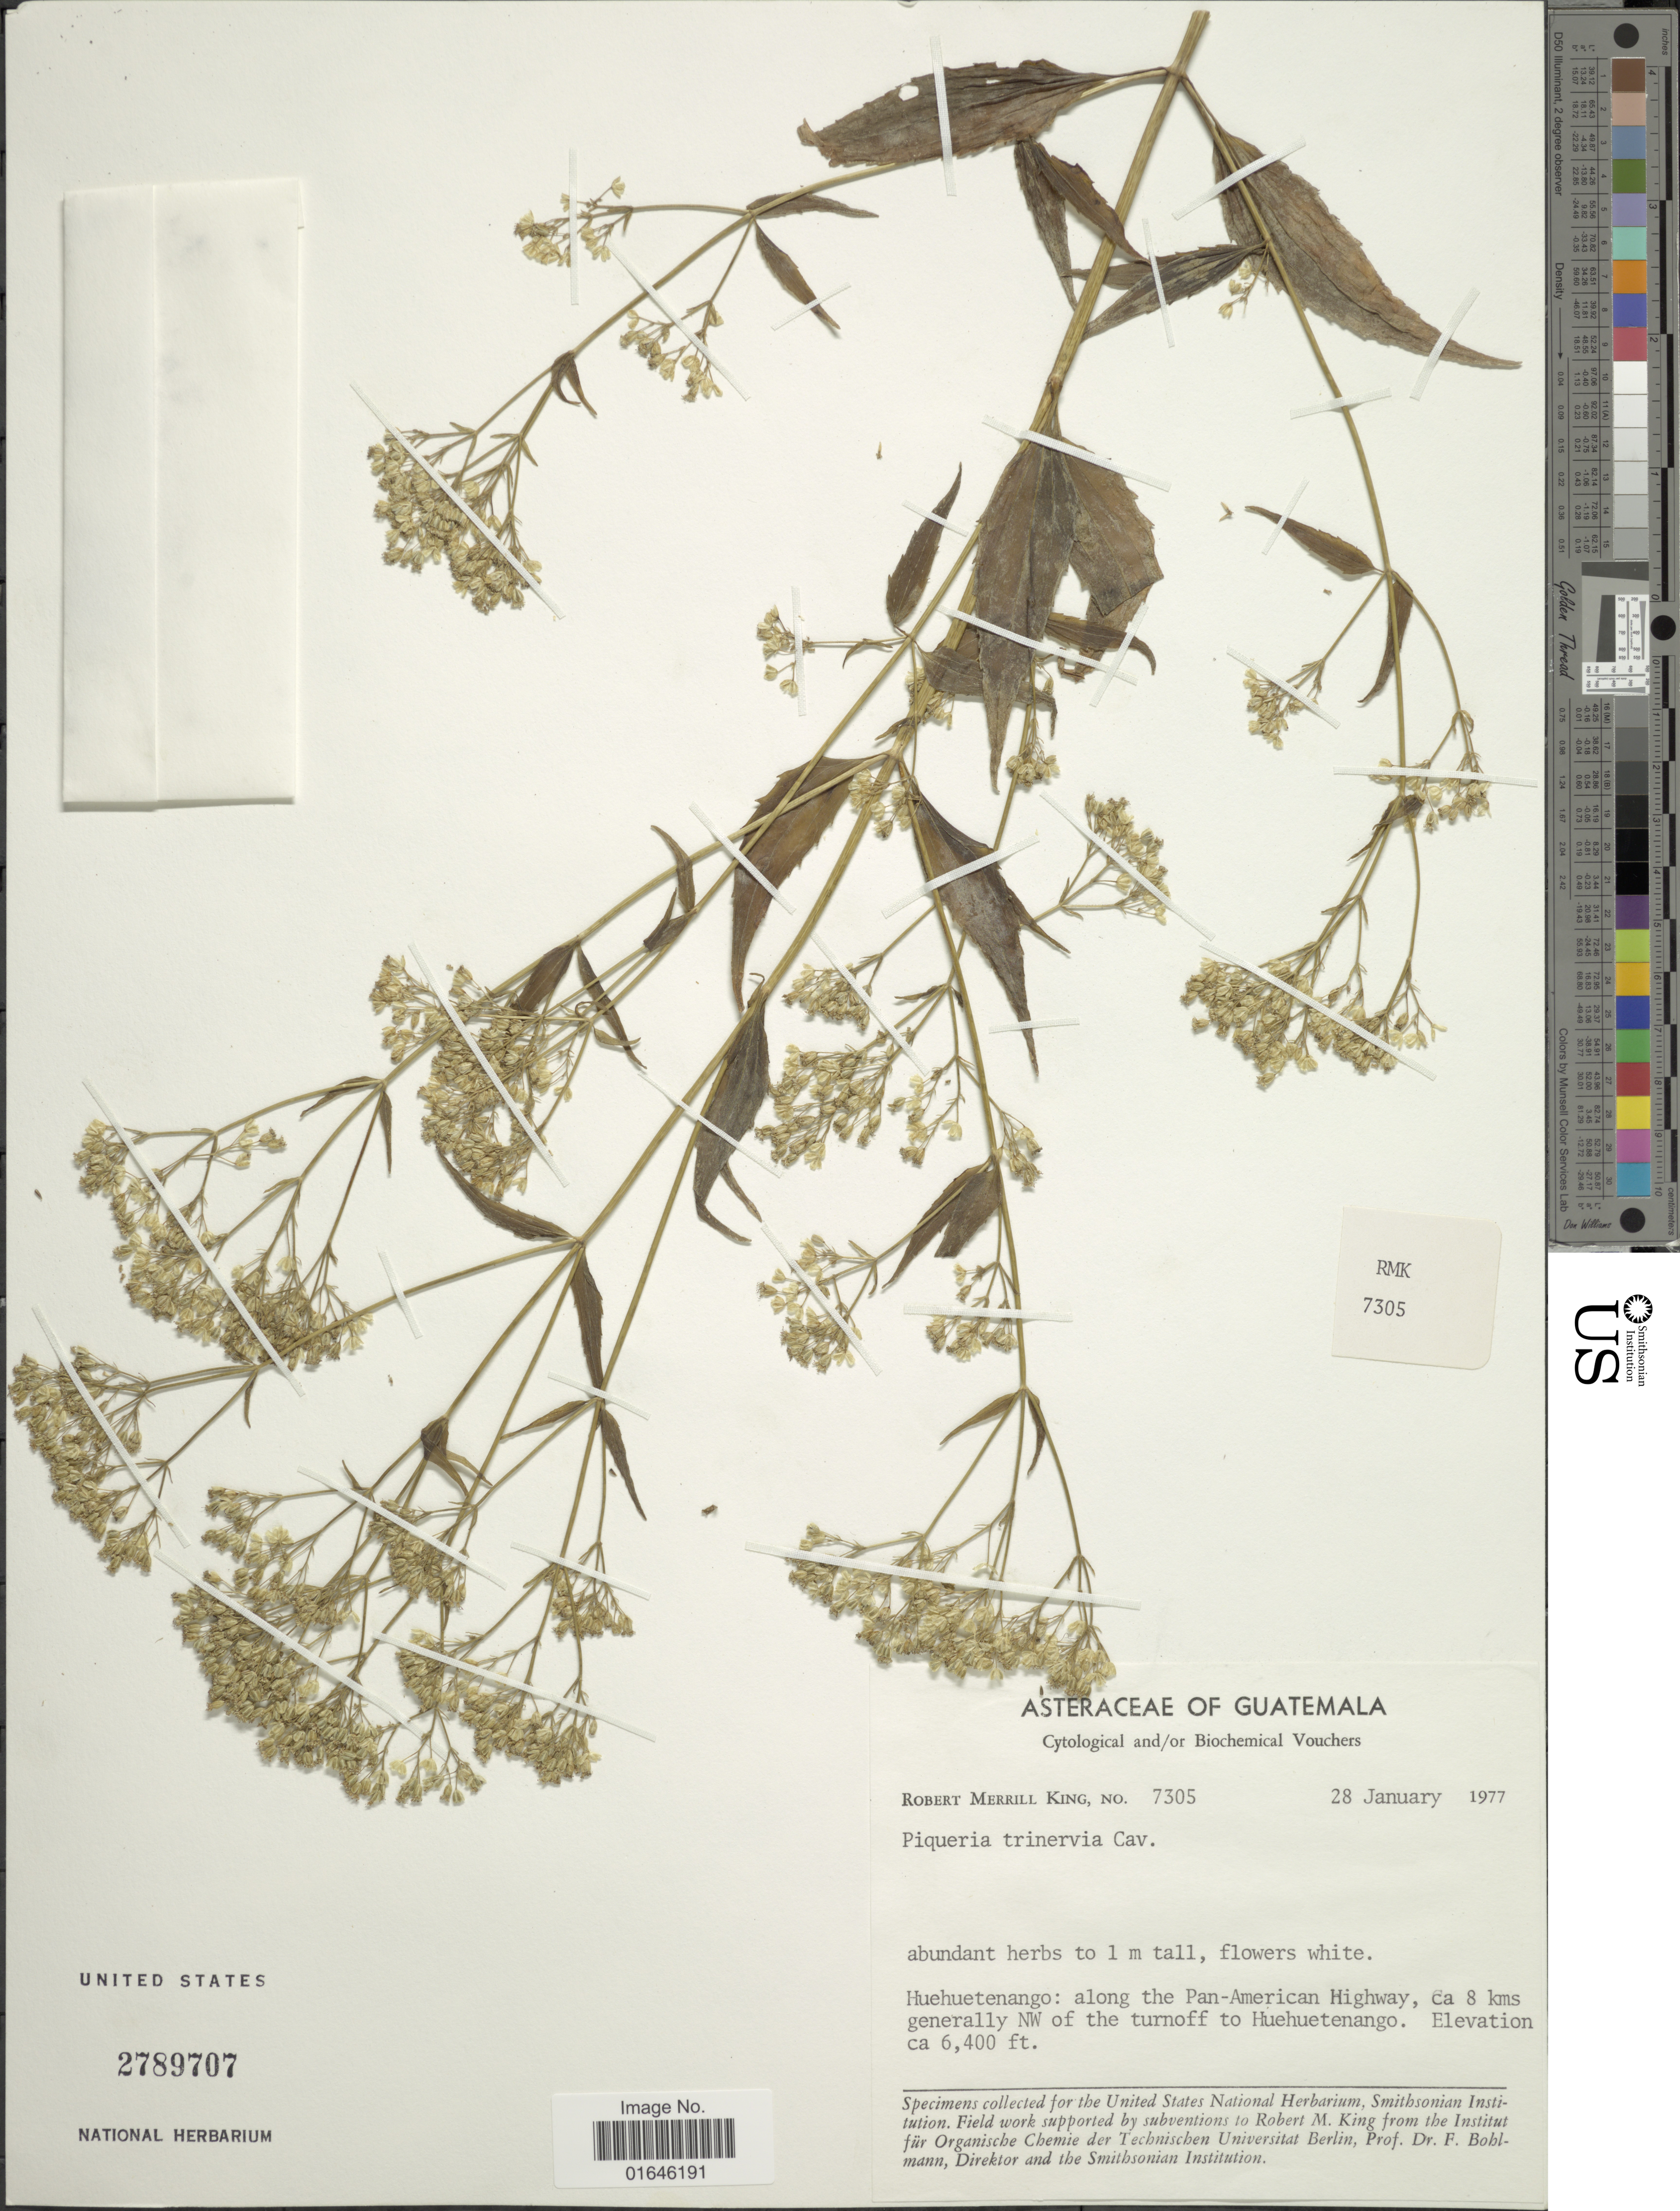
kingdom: Plantae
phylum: Tracheophyta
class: Magnoliopsida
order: Asterales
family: Asteraceae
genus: Piqueria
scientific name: Piqueria trinervia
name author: Cav.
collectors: R. M. King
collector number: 7305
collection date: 1977-01-28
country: Guatemala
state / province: Huehuetenango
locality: Along the Pan-American Highway, ca. 8 kms generally NW of the turnoff to Huehuetenango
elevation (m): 1951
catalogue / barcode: US 2789707